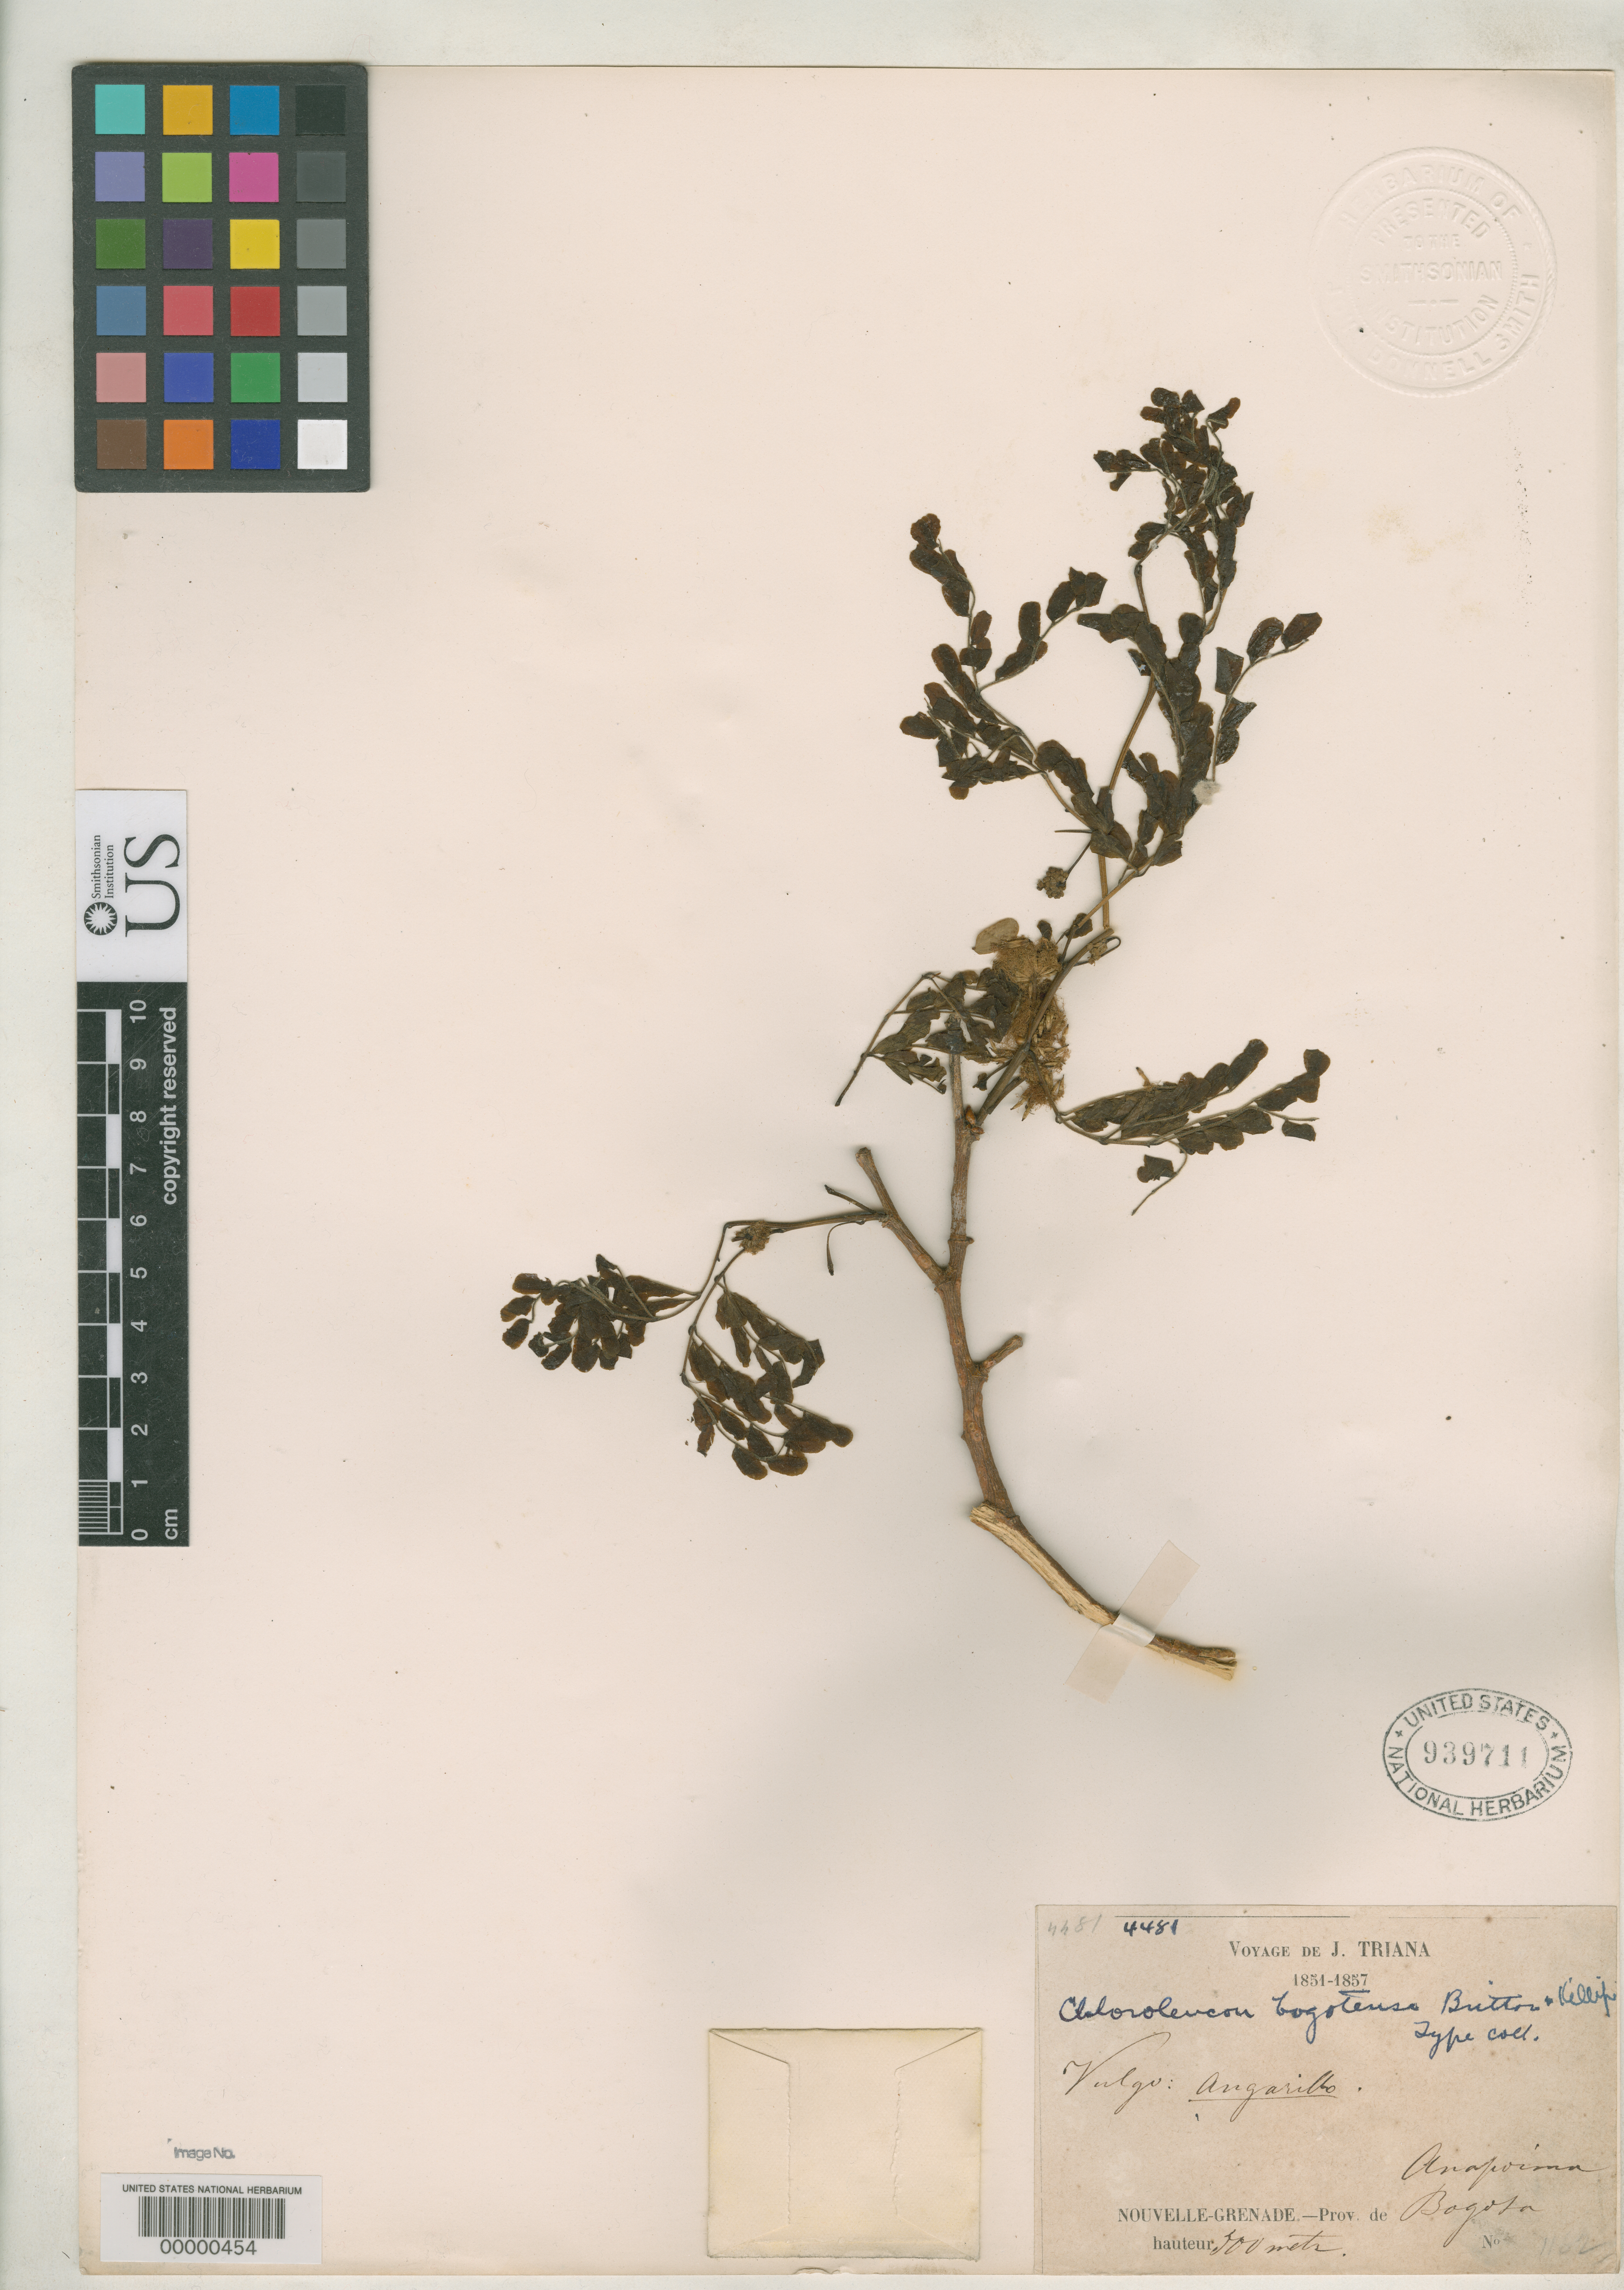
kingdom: Plantae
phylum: Tracheophyta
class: Magnoliopsida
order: Fabales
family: Fabaceae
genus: Chloroleucon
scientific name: Chloroleucon bogotense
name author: Britton & Killip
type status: Isotype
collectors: J. J. Triana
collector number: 4481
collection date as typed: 1851 to -- --- 1857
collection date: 1851/1857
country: Colombia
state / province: Magdalena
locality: Prov. de Bogota.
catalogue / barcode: US 939711